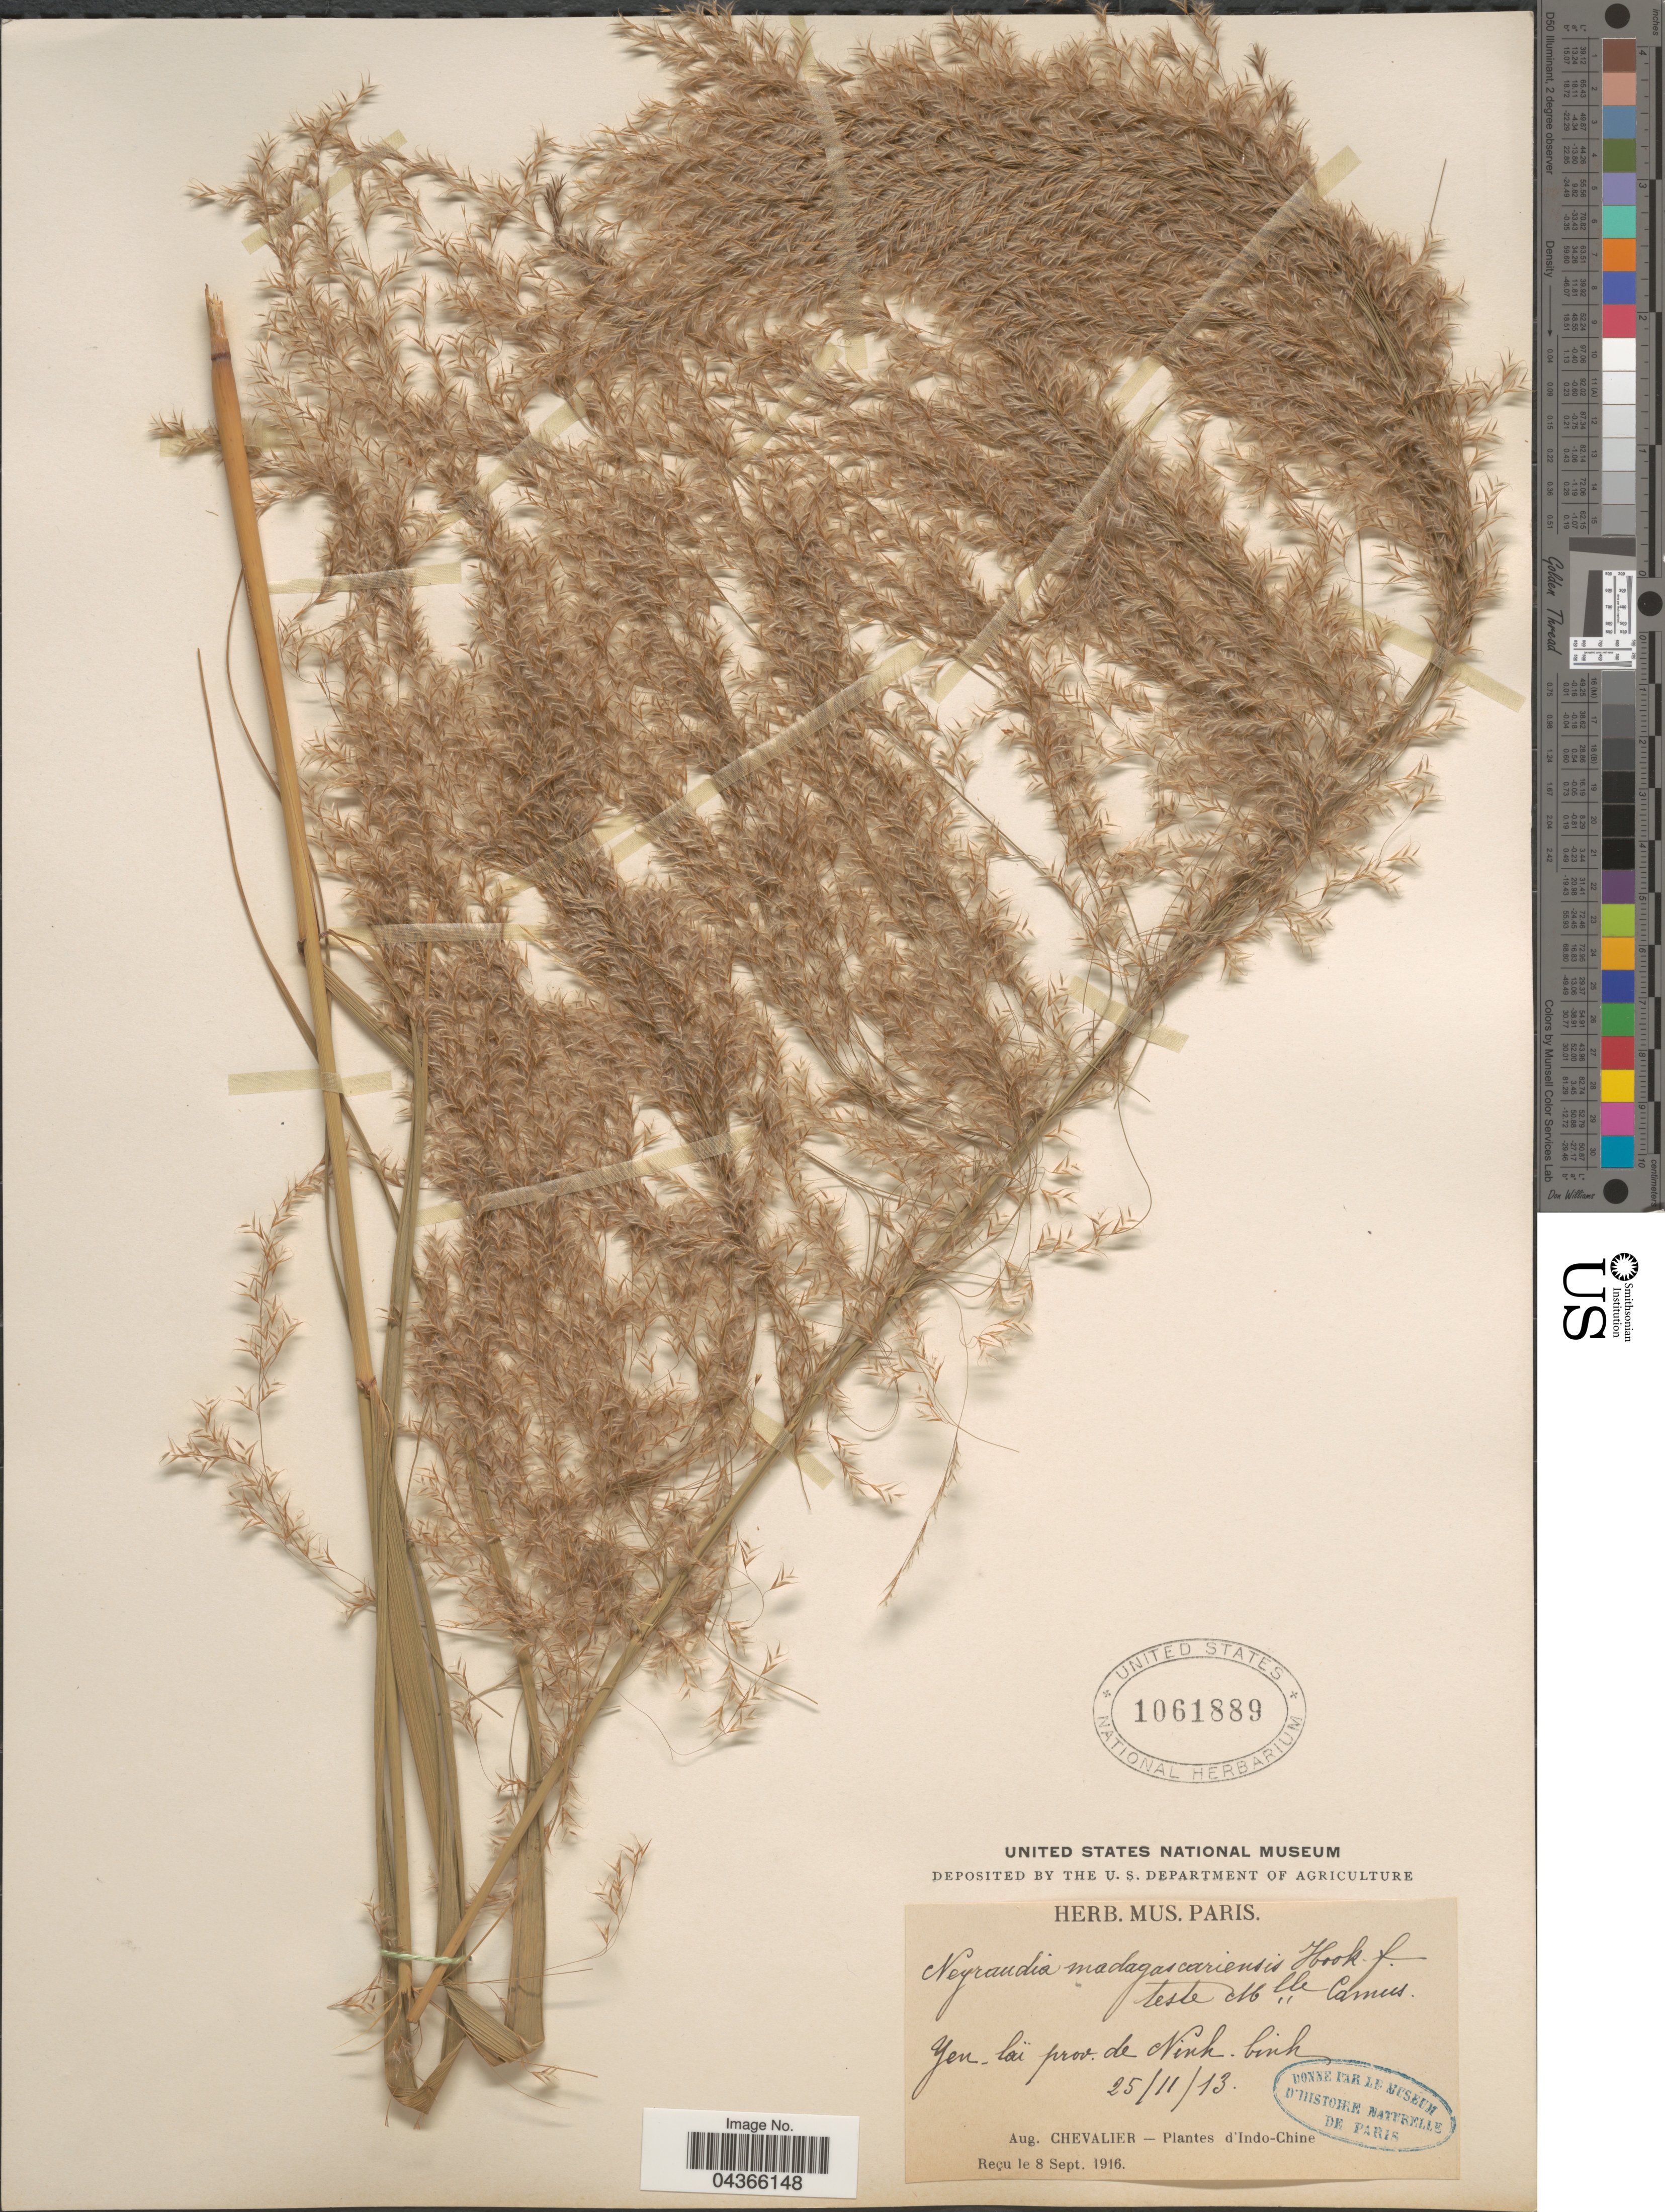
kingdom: Plantae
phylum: Tracheophyta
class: Liliopsida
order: Poales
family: Poaceae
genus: Neyraudia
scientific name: Neyraudia arundinacea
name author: (L.) Henr.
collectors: A. J. Chevalier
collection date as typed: Transcribed d/m/y: 25/11/13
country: Vietnam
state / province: Ninh Binh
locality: Yen-laï prov. de Ninh-binh. Indo-Chine.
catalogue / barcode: US 1061889